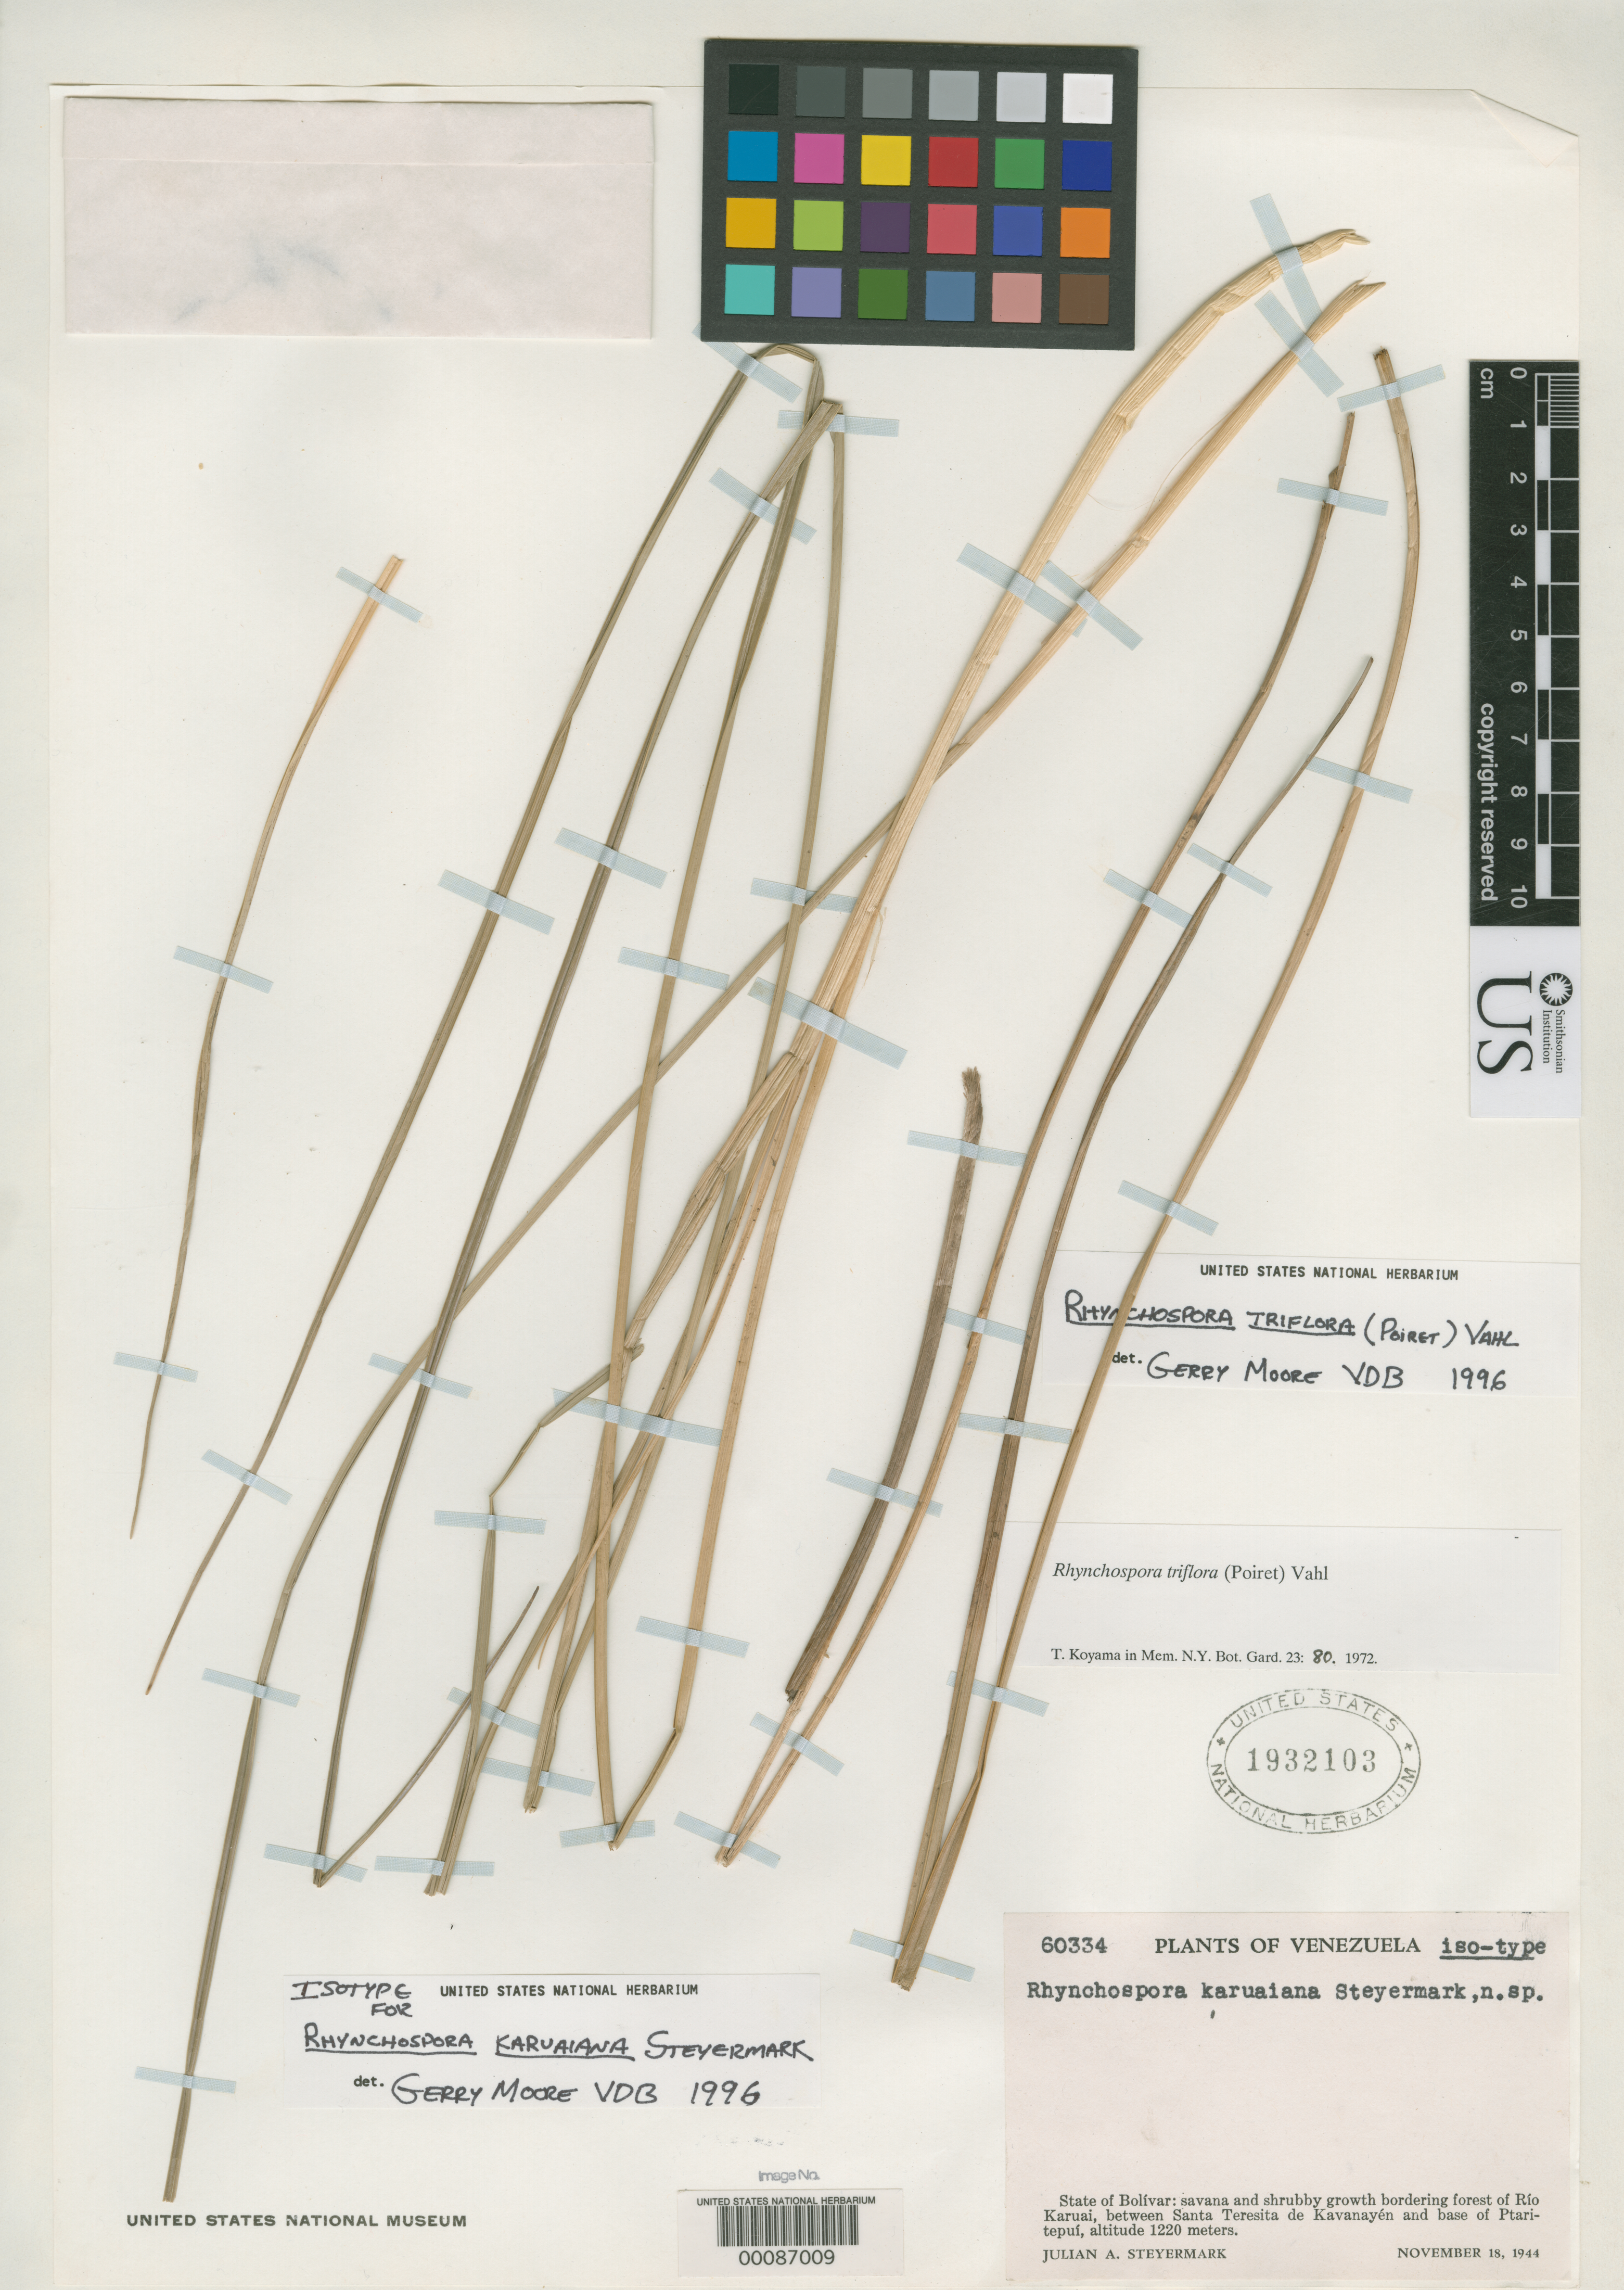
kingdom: Plantae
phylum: Tracheophyta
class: Liliopsida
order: Poales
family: Cyperaceae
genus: Rhynchospora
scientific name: Rhynchospora karuaiana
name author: Steyerm.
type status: Isotype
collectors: J. Steyermark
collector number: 60334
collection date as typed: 18 Nov 1944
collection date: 1944-11-18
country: Venezuela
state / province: Bolivar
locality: Forest of Rio Karuai, between Santa Teresita de Kavanayen & base of Ptari-tepui.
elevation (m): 1220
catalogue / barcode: US 1932103